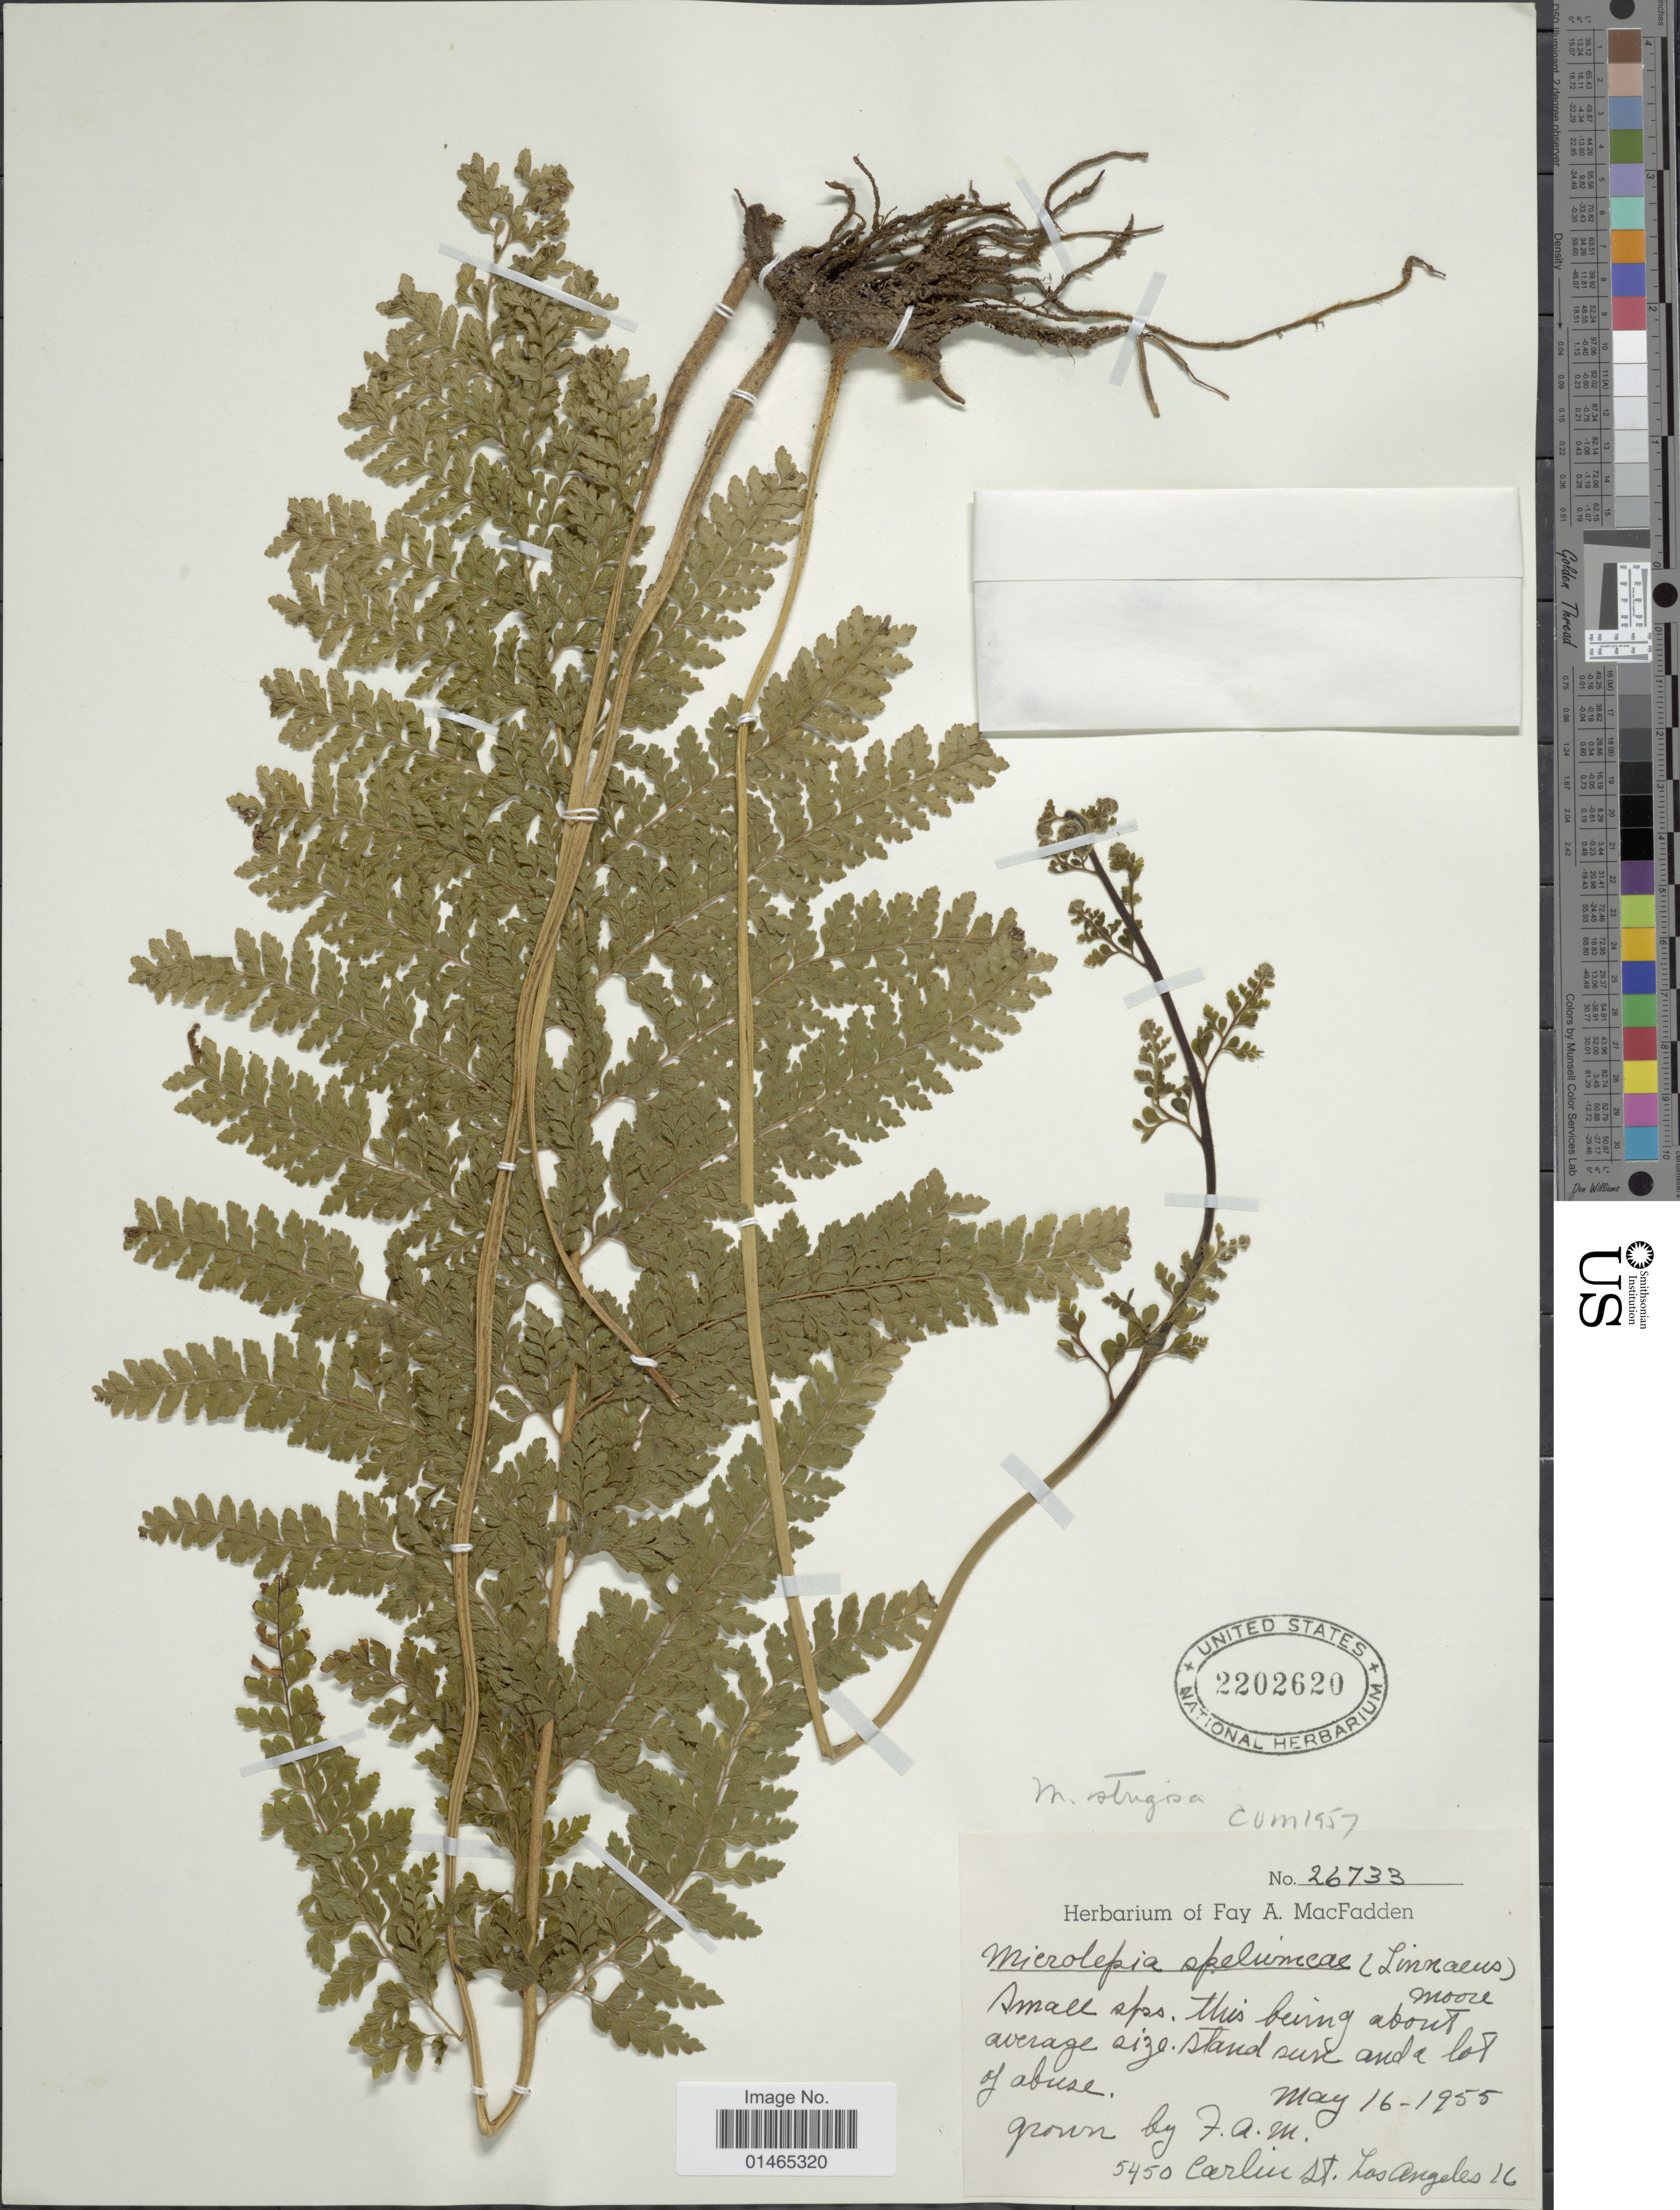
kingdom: Plantae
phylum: Tracheophyta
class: Polypodiopsida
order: Polypodiales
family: Dennstaedtiaceae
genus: Microlepia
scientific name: Microlepia strigosa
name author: (Thunb.) J. Presl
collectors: F. MacFadden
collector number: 26733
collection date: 1955-05-16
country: United States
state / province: California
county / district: Los Angeles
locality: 5450 Carlin St. Los Angeles 26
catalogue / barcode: US 2202620